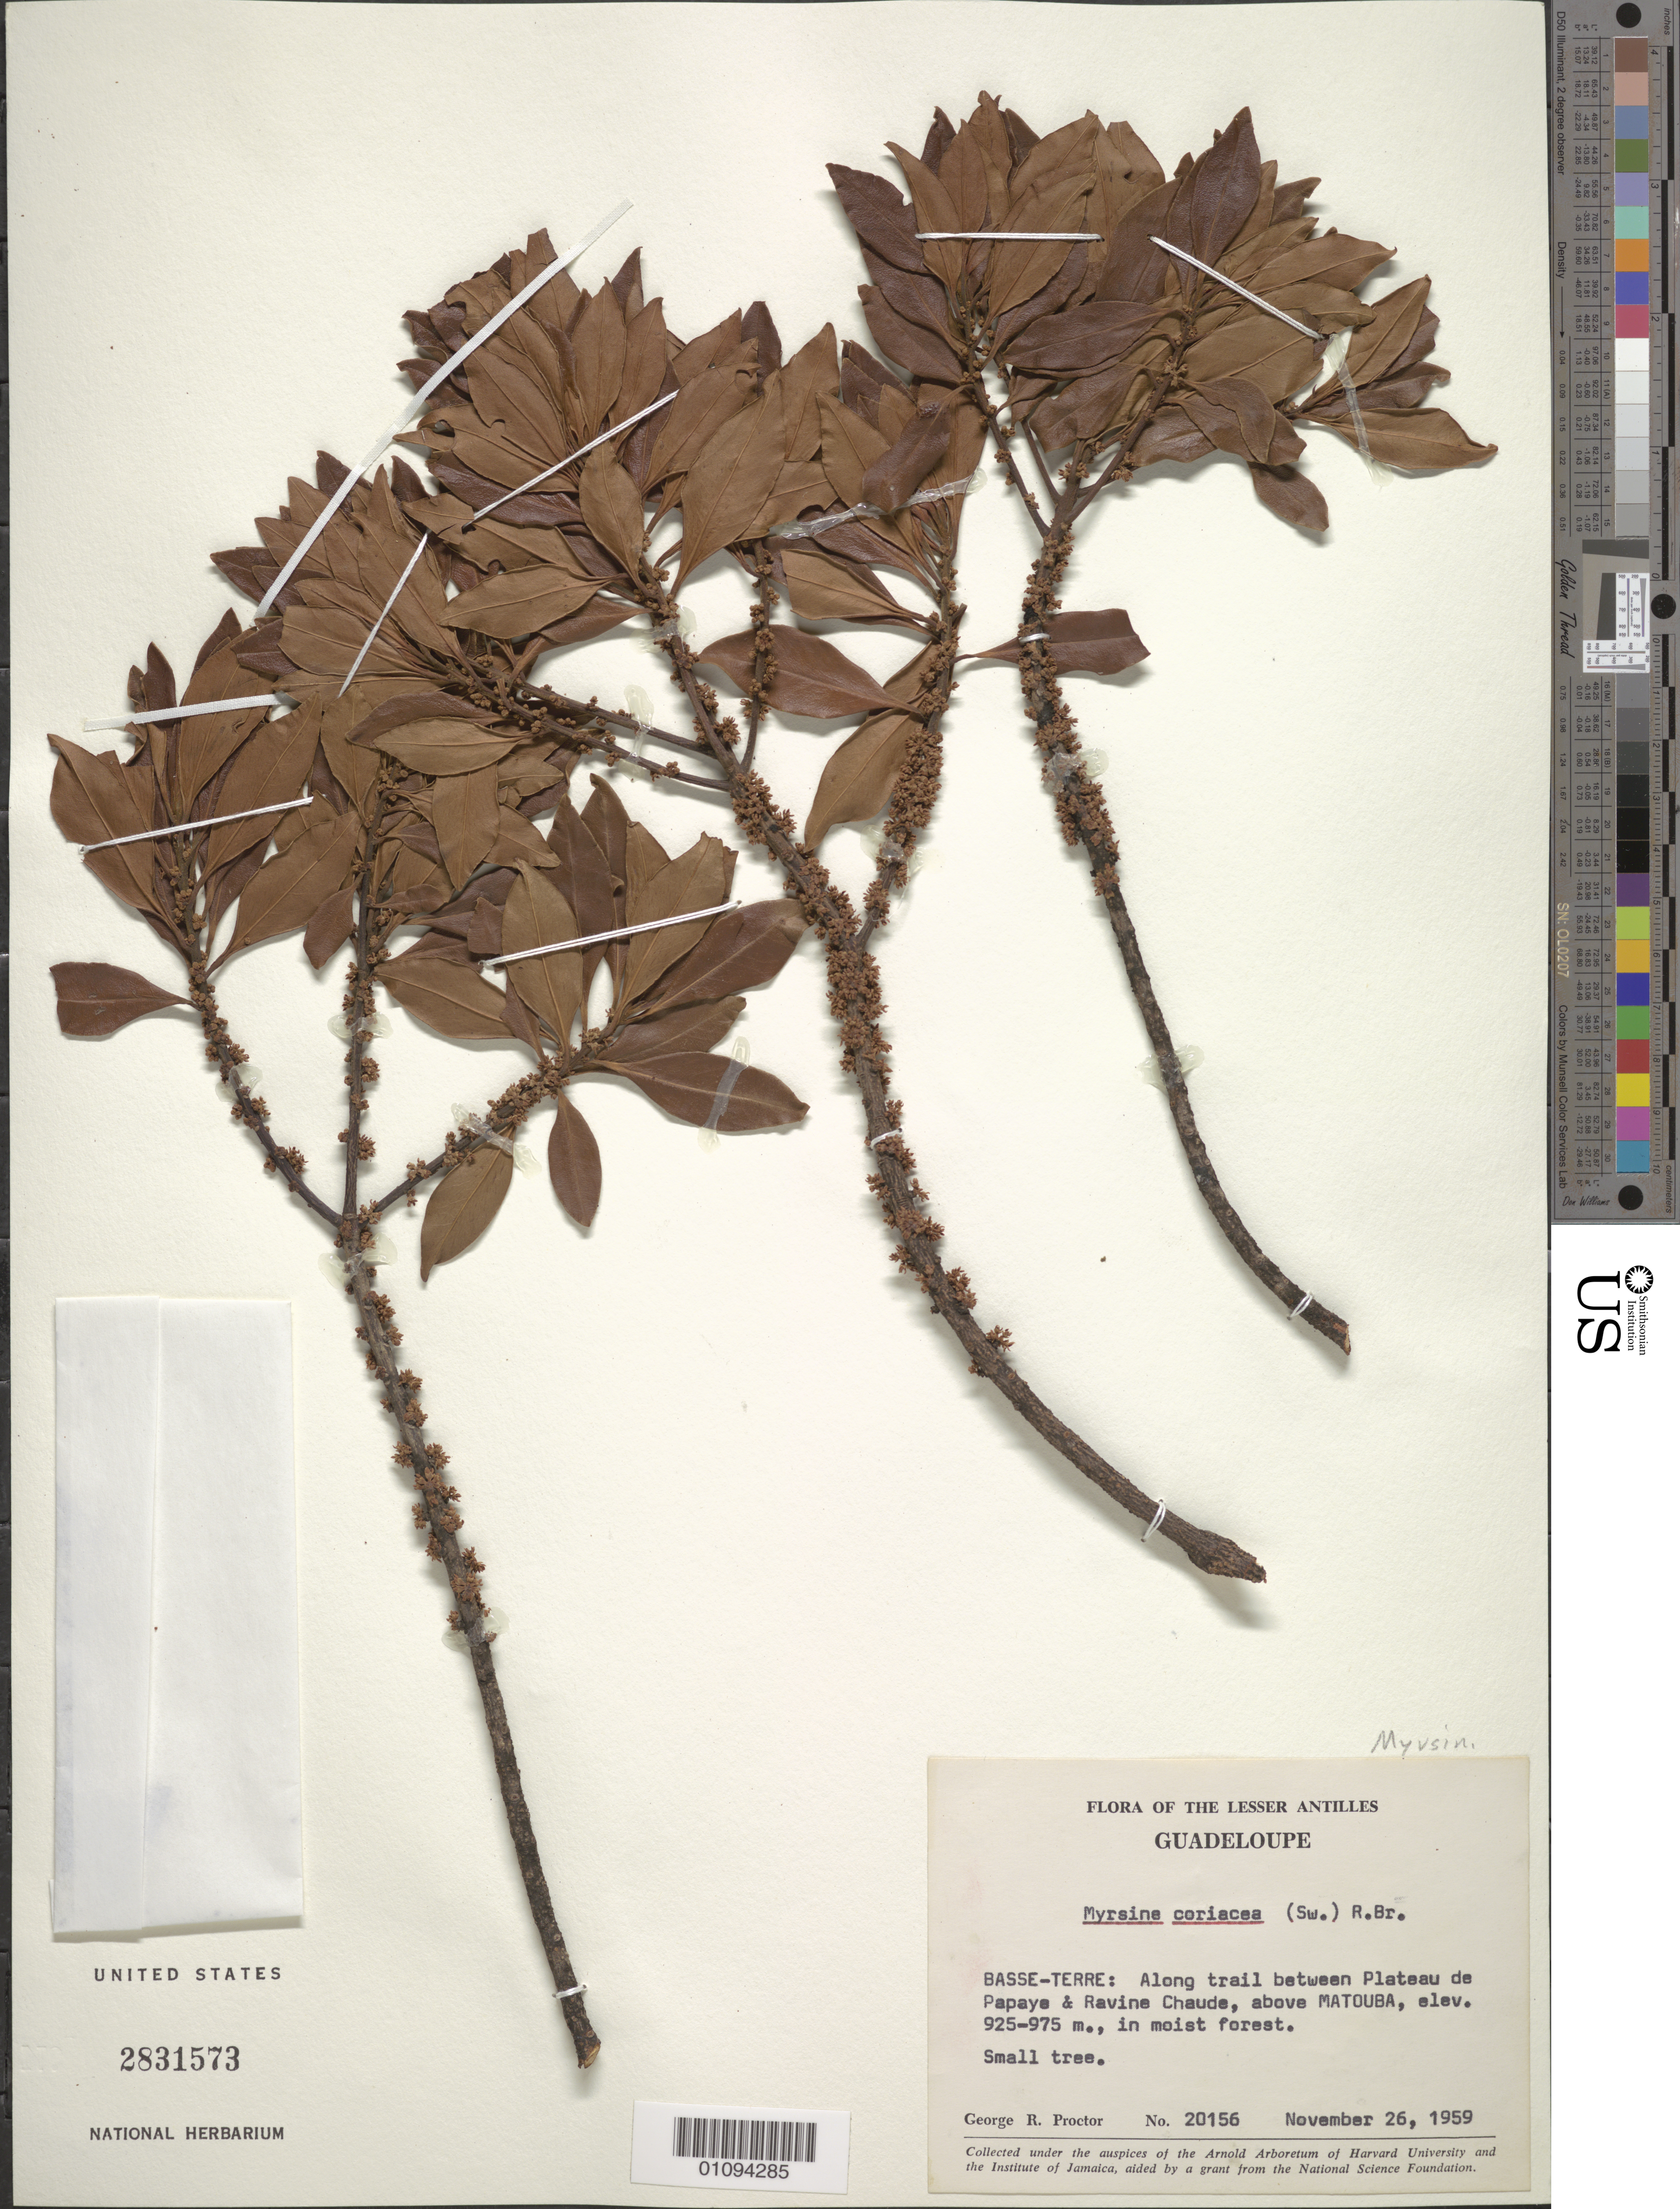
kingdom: Plantae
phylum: Tracheophyta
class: Magnoliopsida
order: Ericales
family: Primulaceae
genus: Myrsine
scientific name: Myrsine coriacea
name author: (Sw.) R. Br. ex Roem. & Schult.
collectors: G. R. Proctor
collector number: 20156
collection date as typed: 26 Nov 1959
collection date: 1959-11-26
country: Guadeloupe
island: Basse Terre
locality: Between Plateau de Papaya and Ravine Chaude, above Matouba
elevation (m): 925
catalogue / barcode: US 2831573